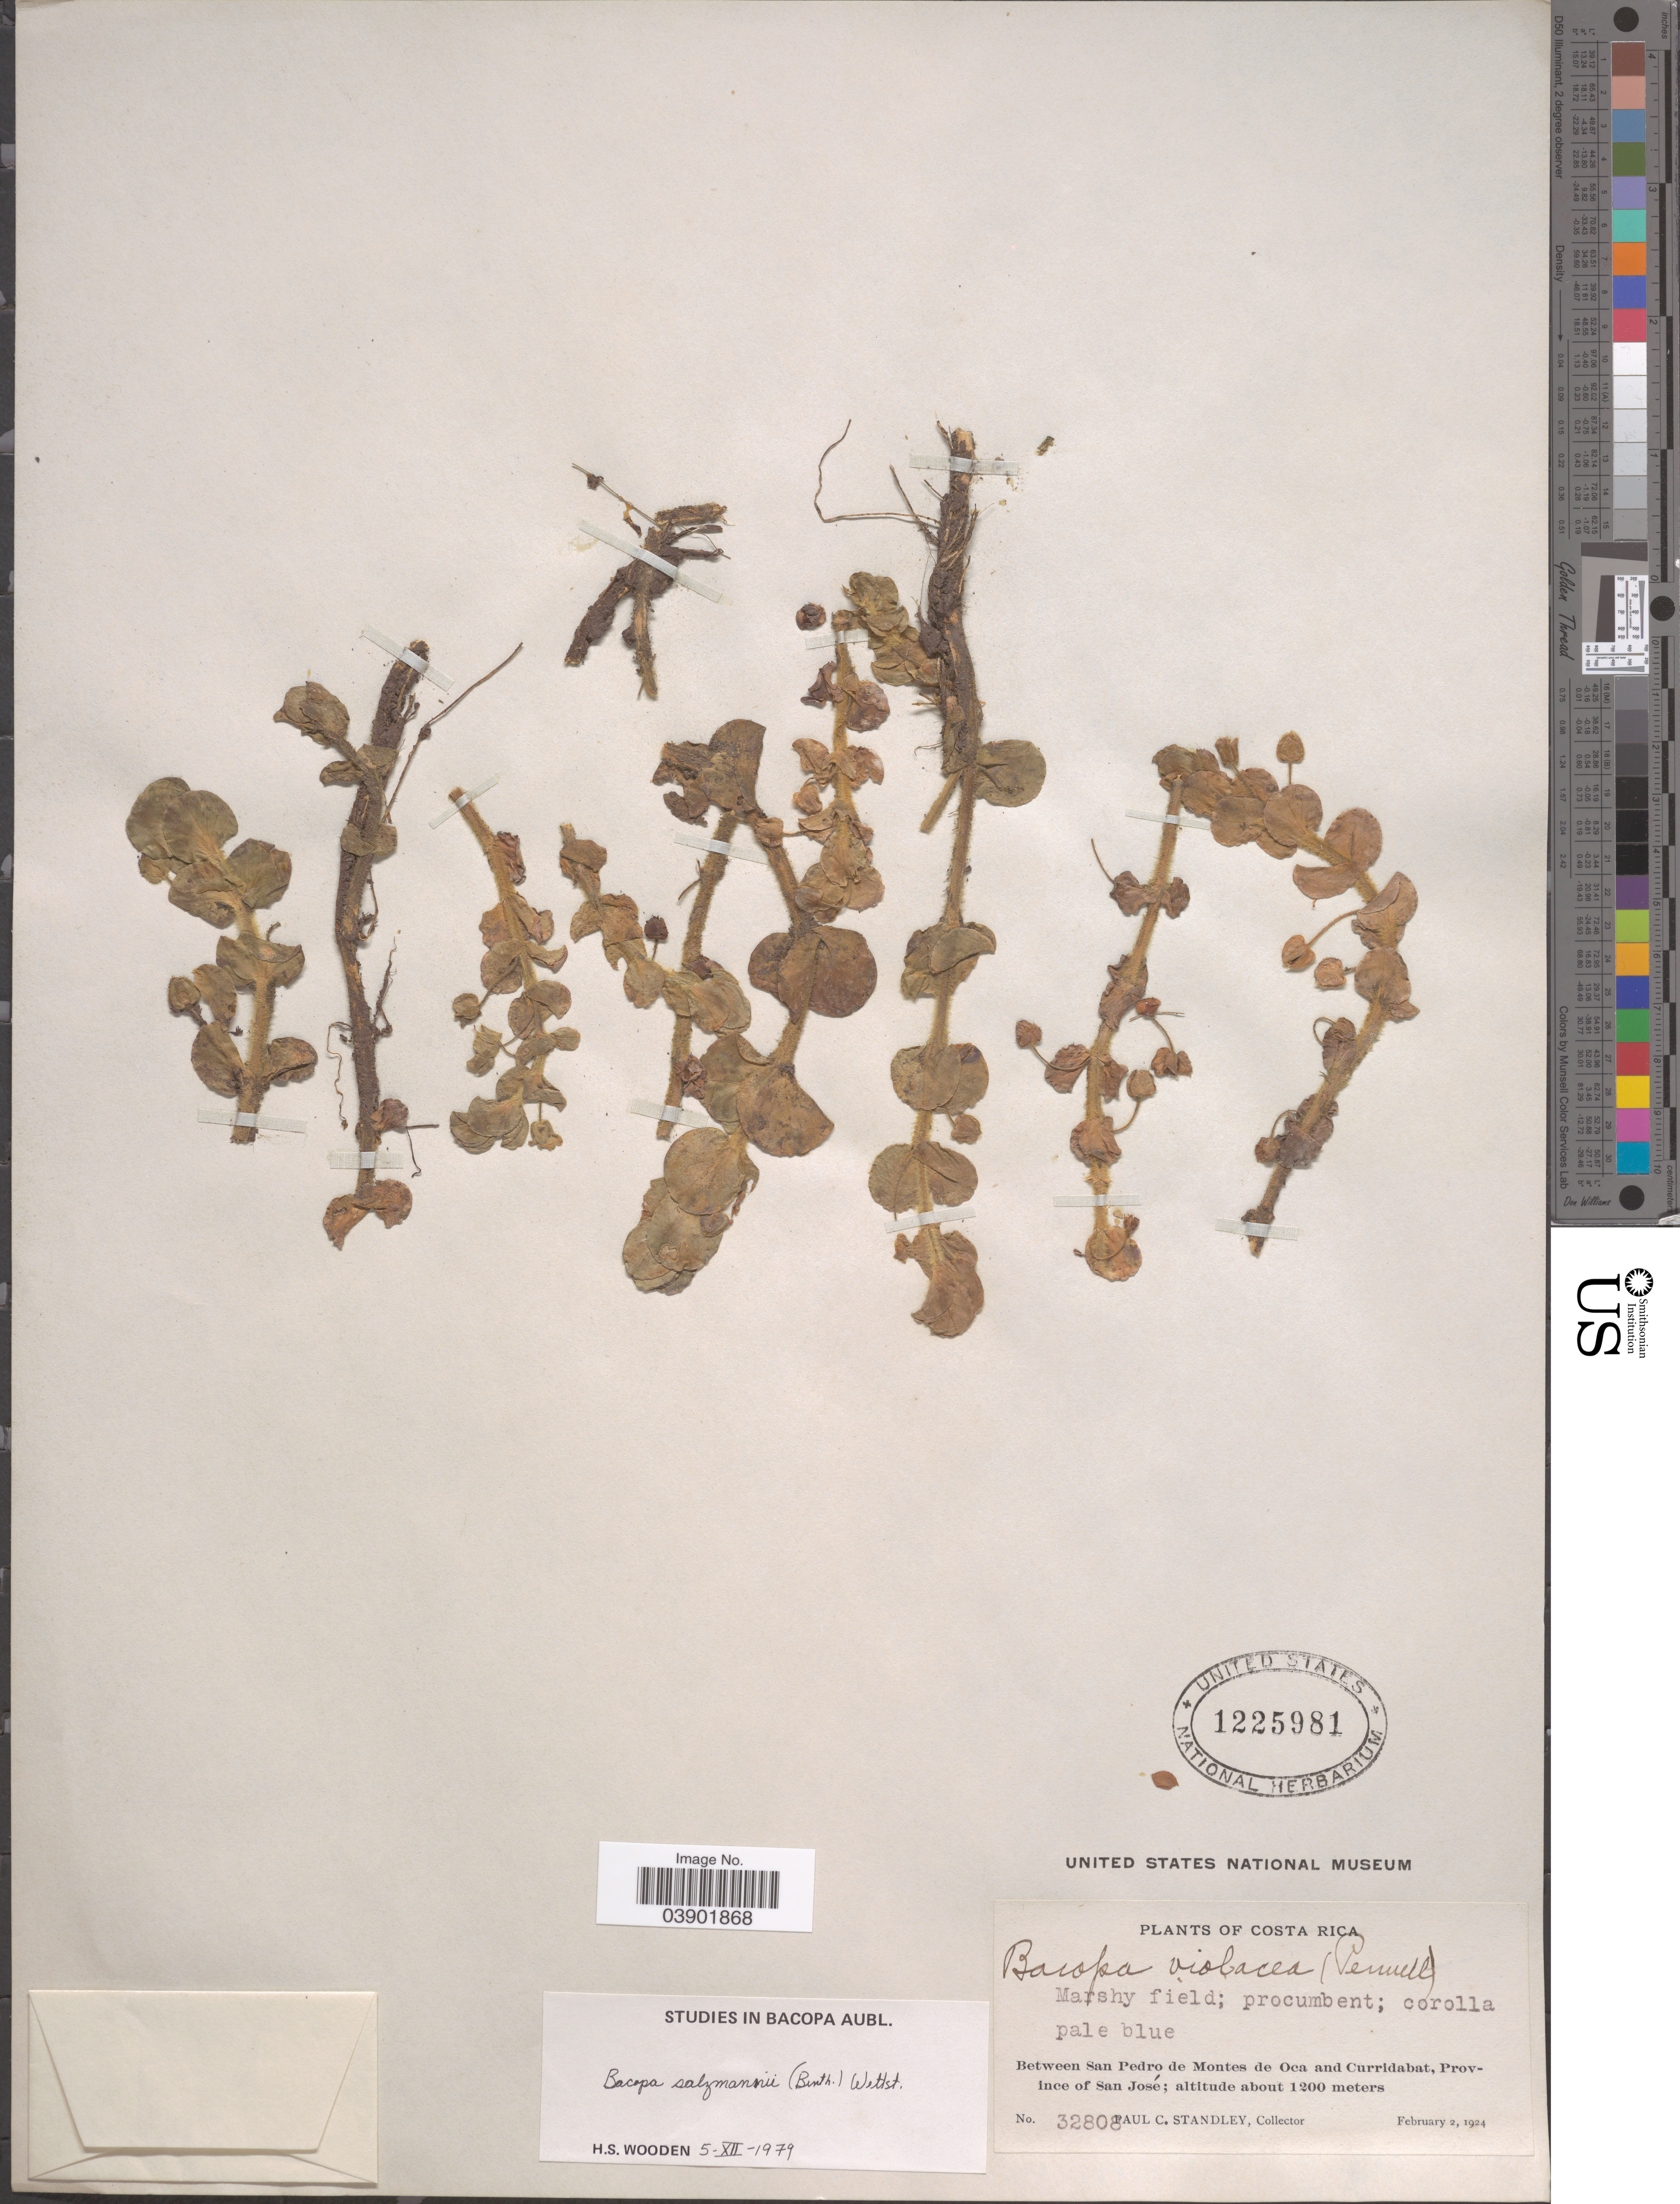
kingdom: Plantae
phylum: Tracheophyta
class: Magnoliopsida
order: Lamiales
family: Plantaginaceae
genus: Bacopa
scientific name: Bacopa salzmannii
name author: (Benth.) Wettst. ex Edwall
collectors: P. C. Standley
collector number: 32808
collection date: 1924-02-02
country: Costa Rica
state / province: San José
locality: Between San Pedro de Montes de Oca and Curridabat.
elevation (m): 1200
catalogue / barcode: US 1225981